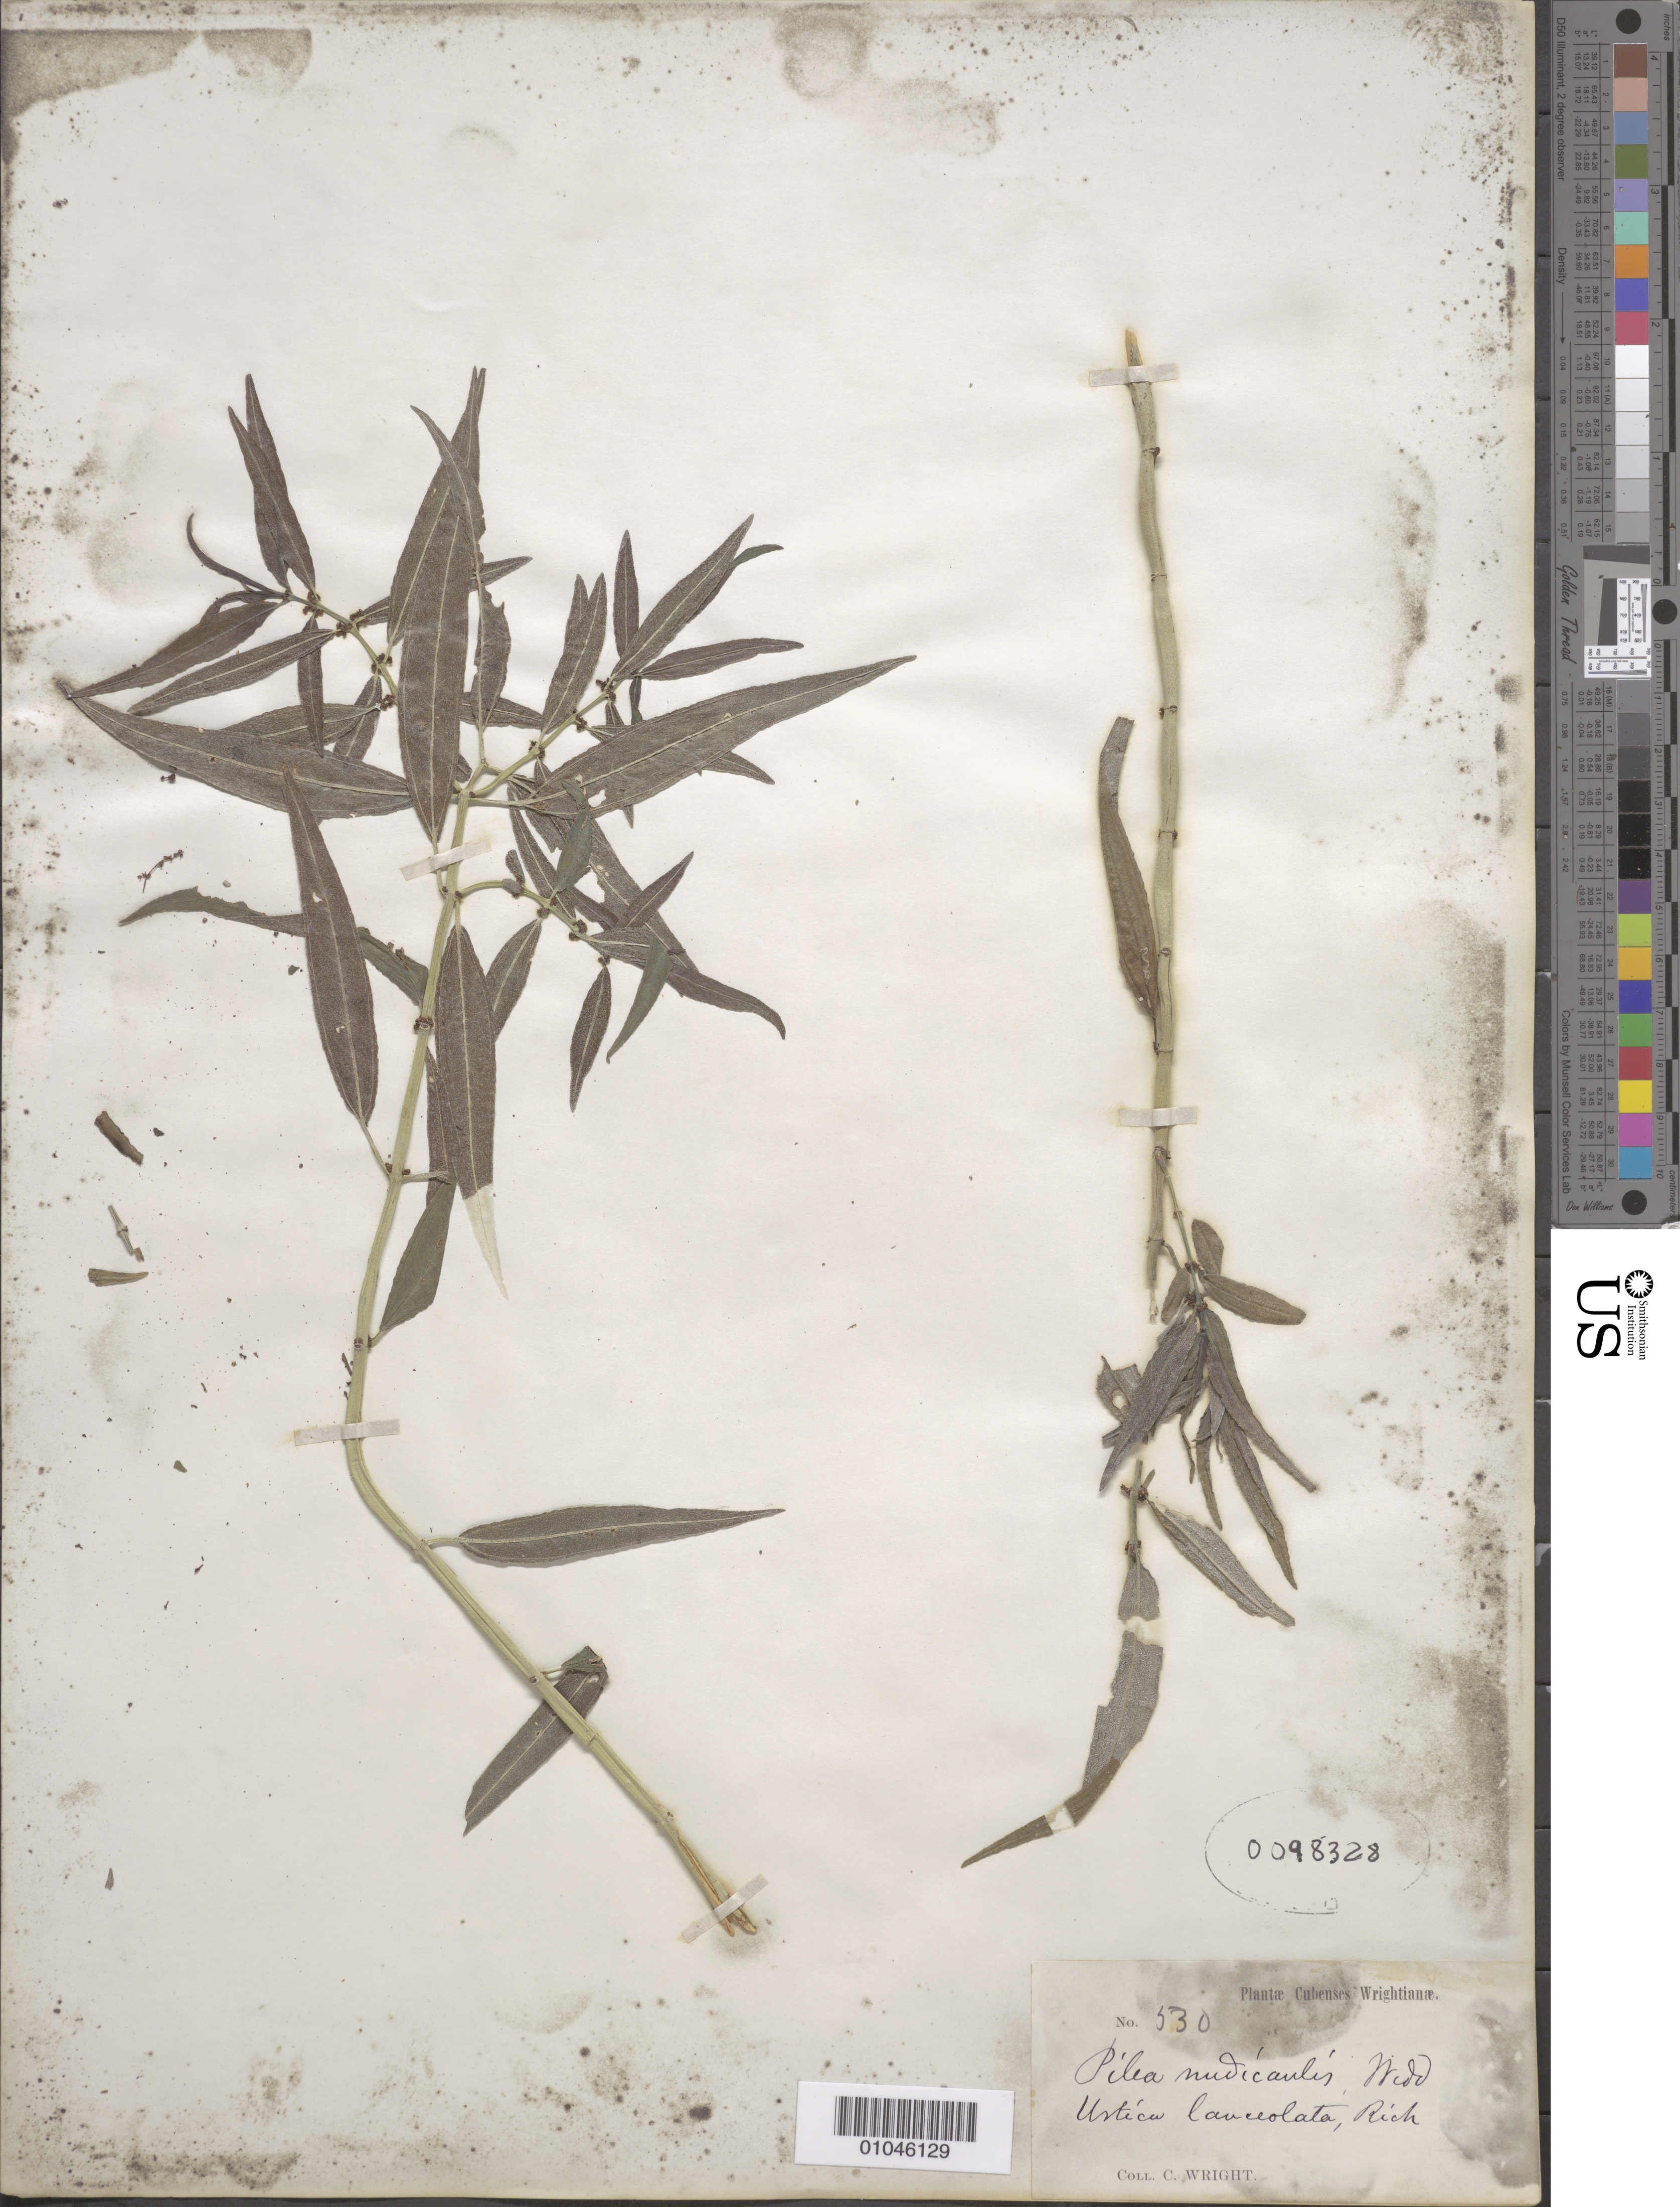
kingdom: Plantae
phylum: Tracheophyta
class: Magnoliopsida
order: Rosales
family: Urticaceae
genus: Pilea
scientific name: Pilea nudicaulis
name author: (Sw.) Wedd.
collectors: C. Wright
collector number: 530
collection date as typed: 1800 to 1899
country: Cuba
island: Cuba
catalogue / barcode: US 98328